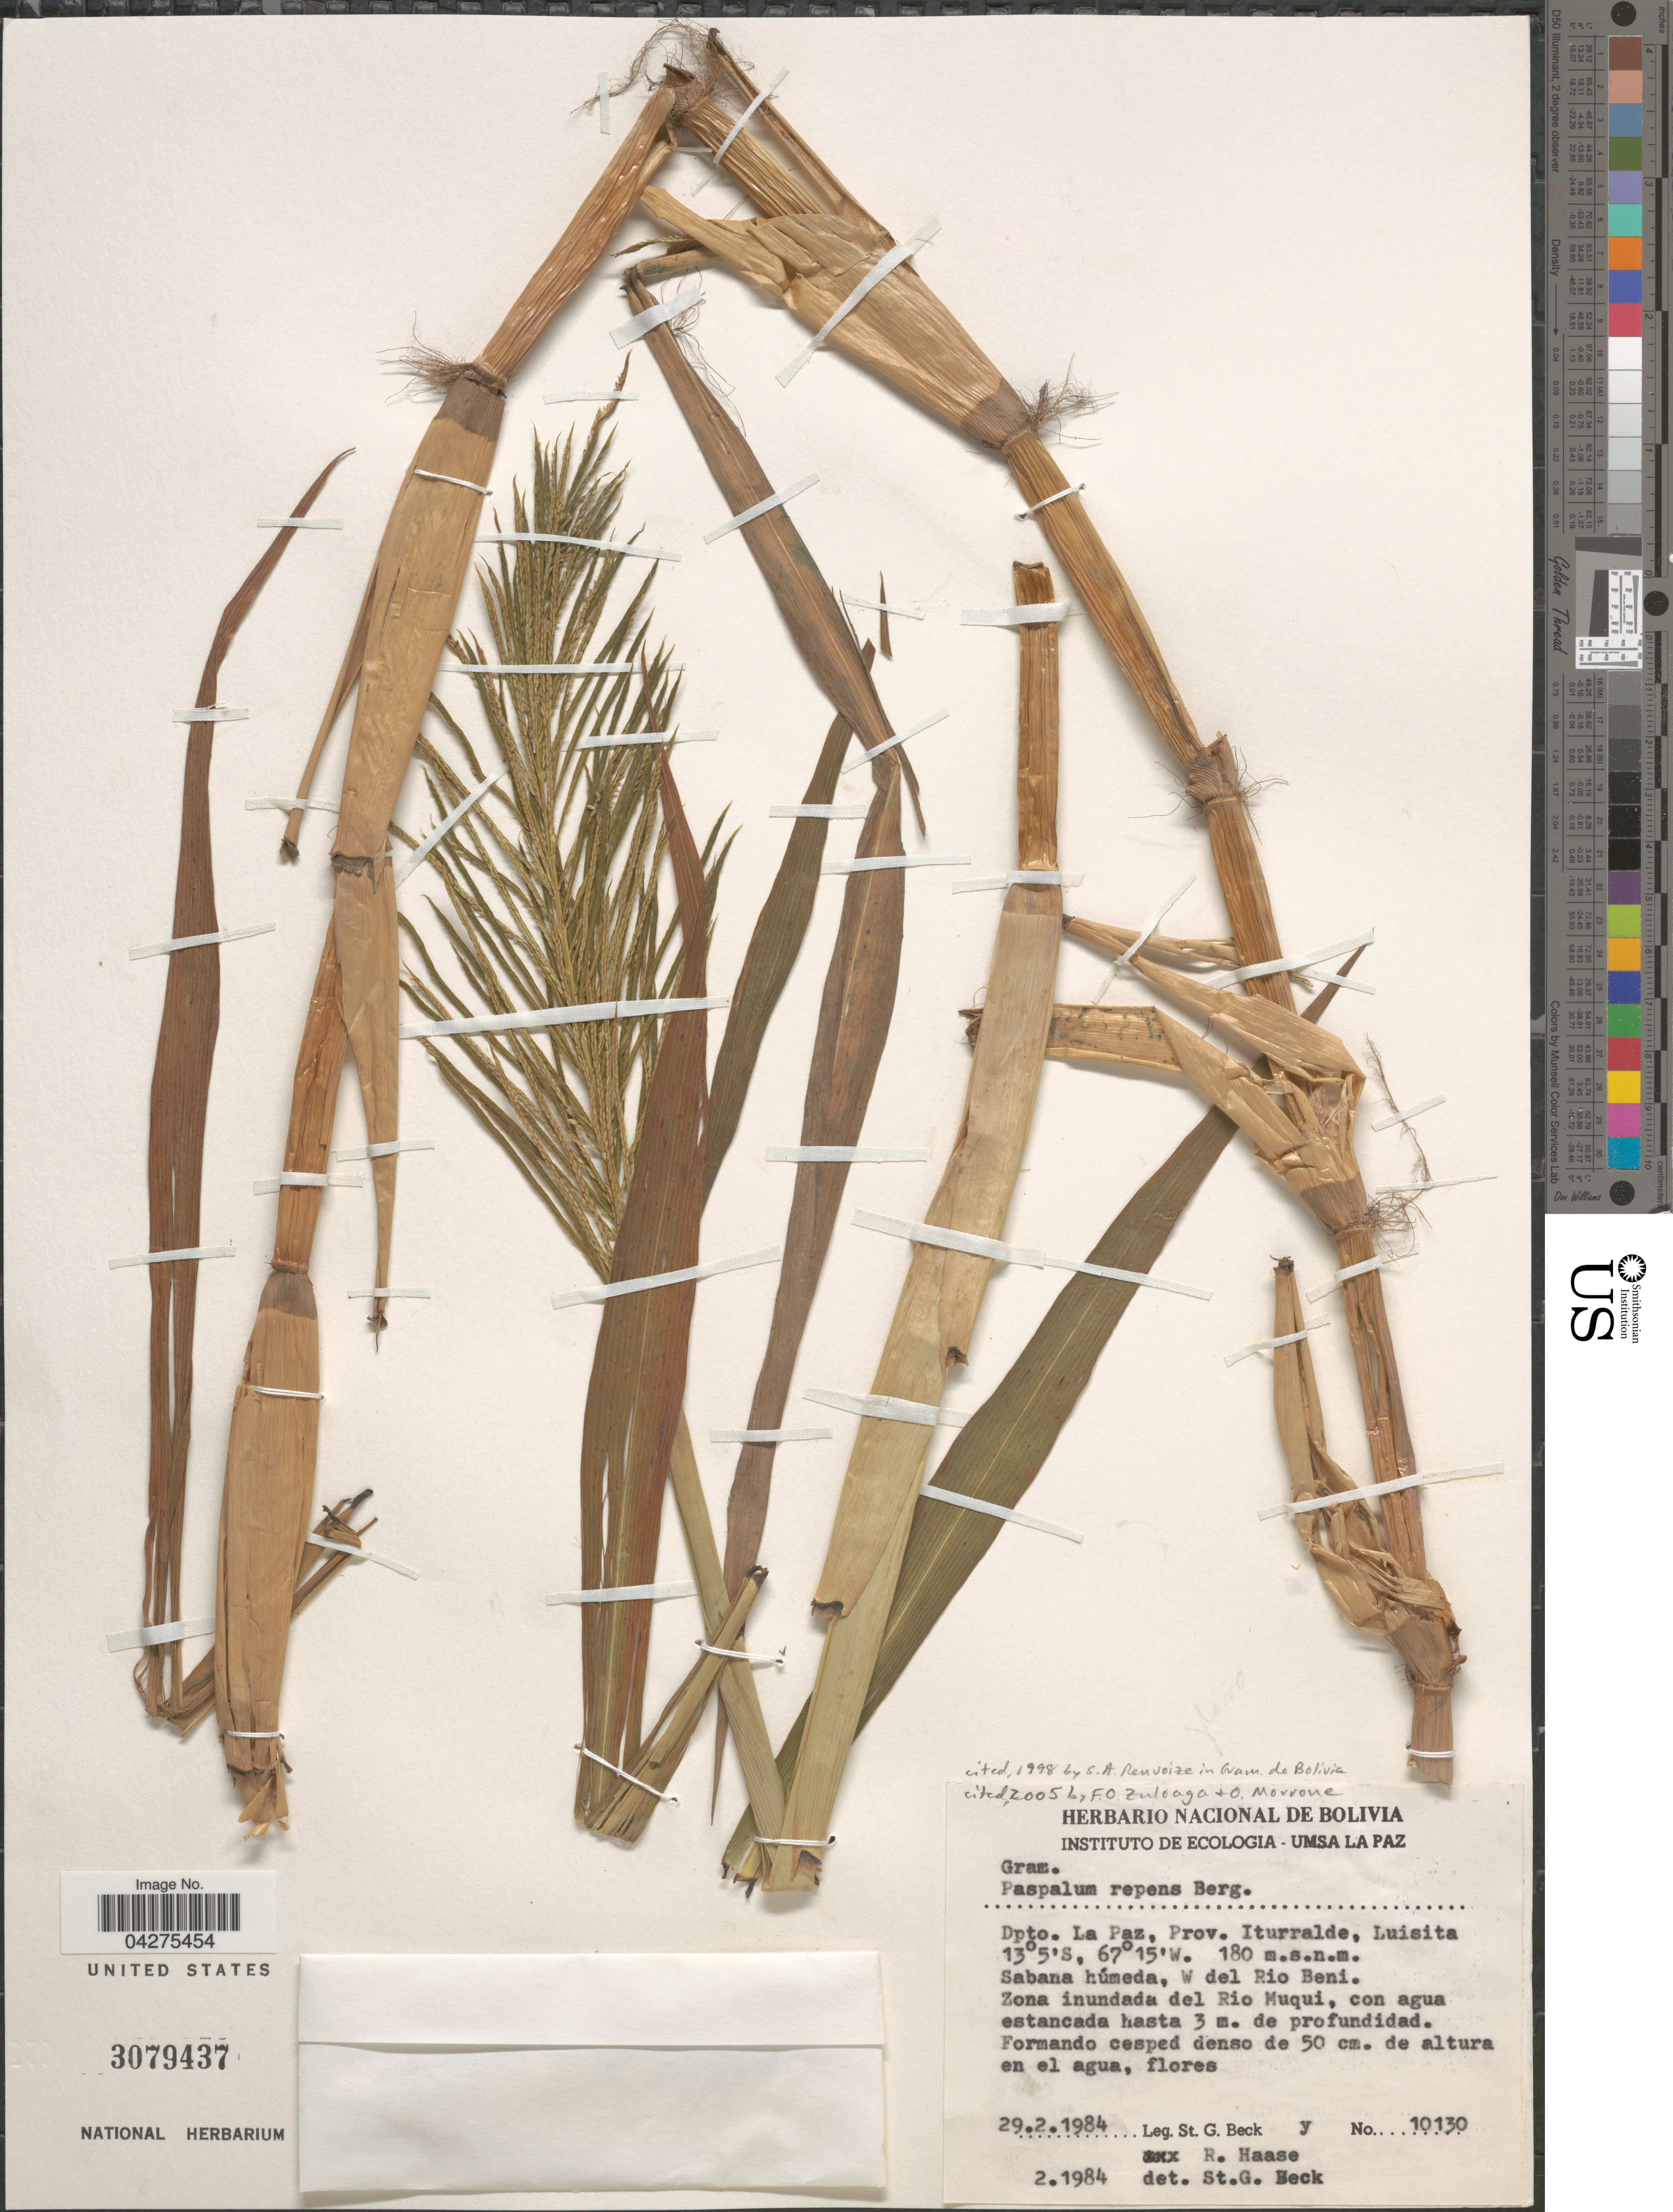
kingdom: Plantae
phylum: Tracheophyta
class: Liliopsida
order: Poales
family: Poaceae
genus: Paspalum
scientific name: Paspalum repens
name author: P.J. Bergius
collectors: S. G. Beck & R. Haase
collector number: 10130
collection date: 1984-02-29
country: Bolivia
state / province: La Paz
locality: Dpto. La Paz, Prov. Iturralde, Luisita. Zona inundada del Rio Muqui.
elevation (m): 180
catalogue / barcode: US 3079437